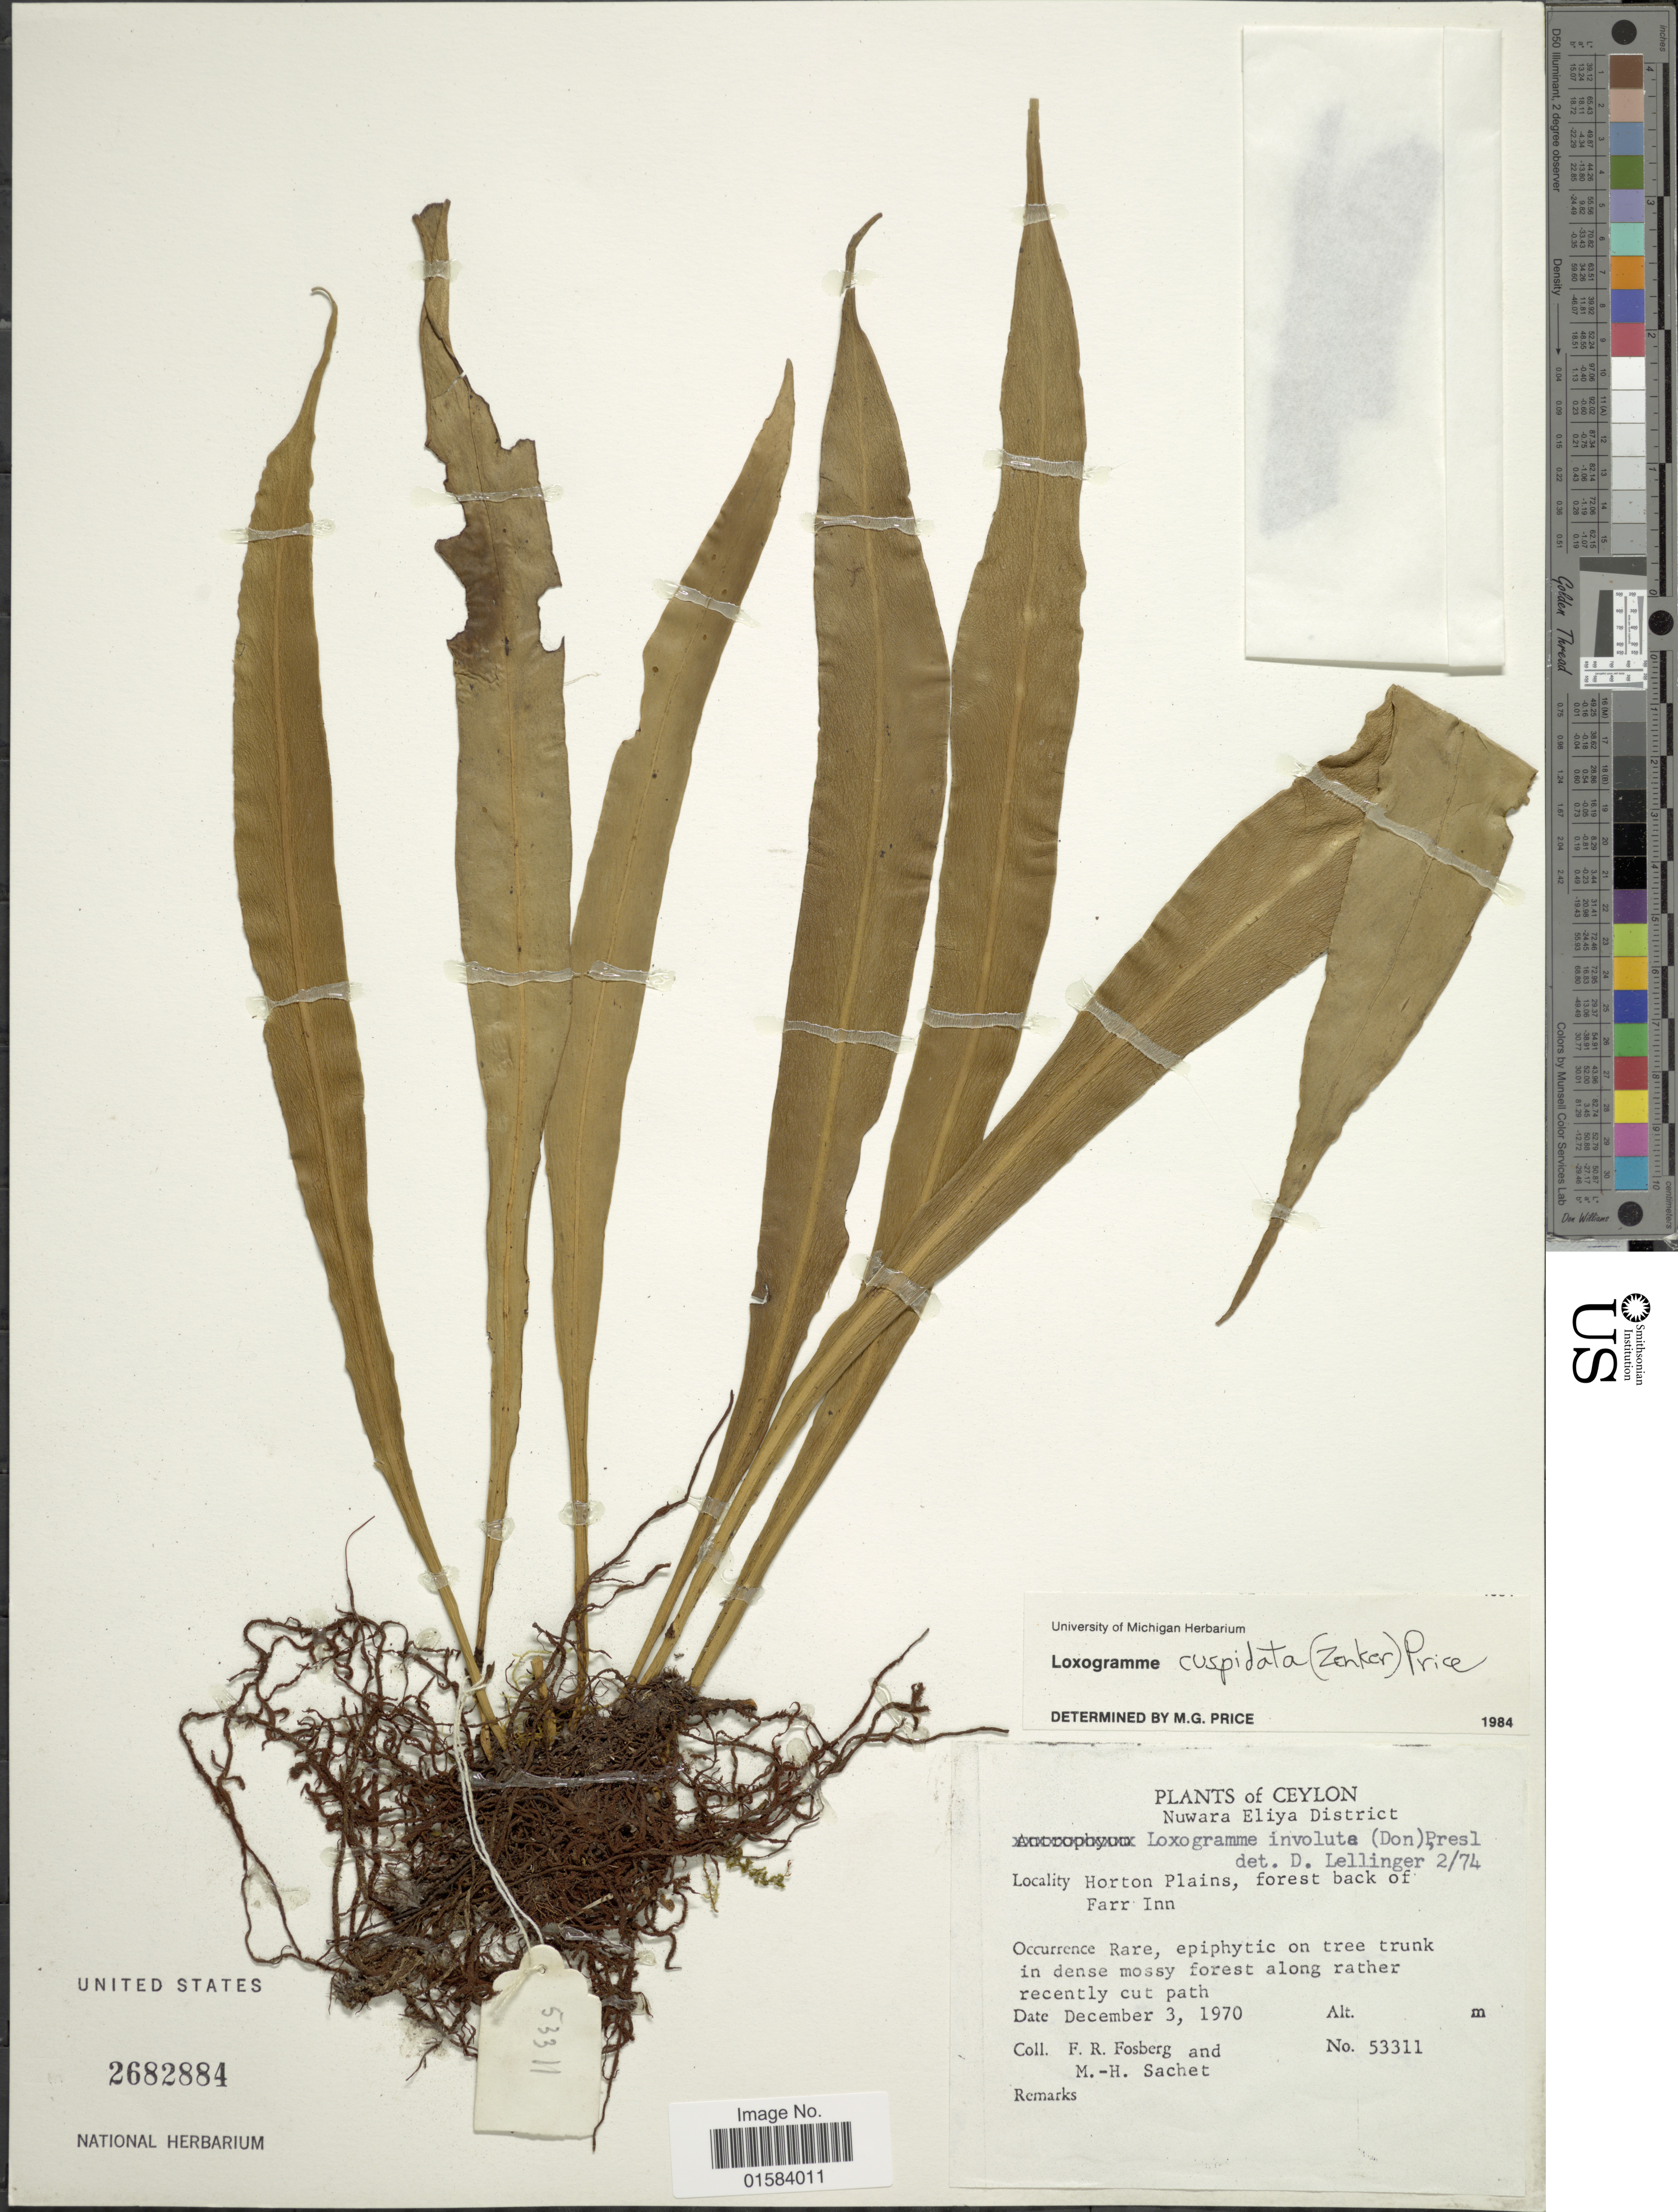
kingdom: Plantae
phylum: Tracheophyta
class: Polypodiopsida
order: Polypodiales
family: Polypodiaceae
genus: Loxogramme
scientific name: Loxogramme cuspidata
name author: (Zenker) M.G. Price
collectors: F. R. Fosberg & M.-H. Sachet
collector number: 53311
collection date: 1970-12-03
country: Sri Lanka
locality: Ceylon, Nuwara Eliya District, Horton Plains, forest back of Farr Inn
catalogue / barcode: US 2682884